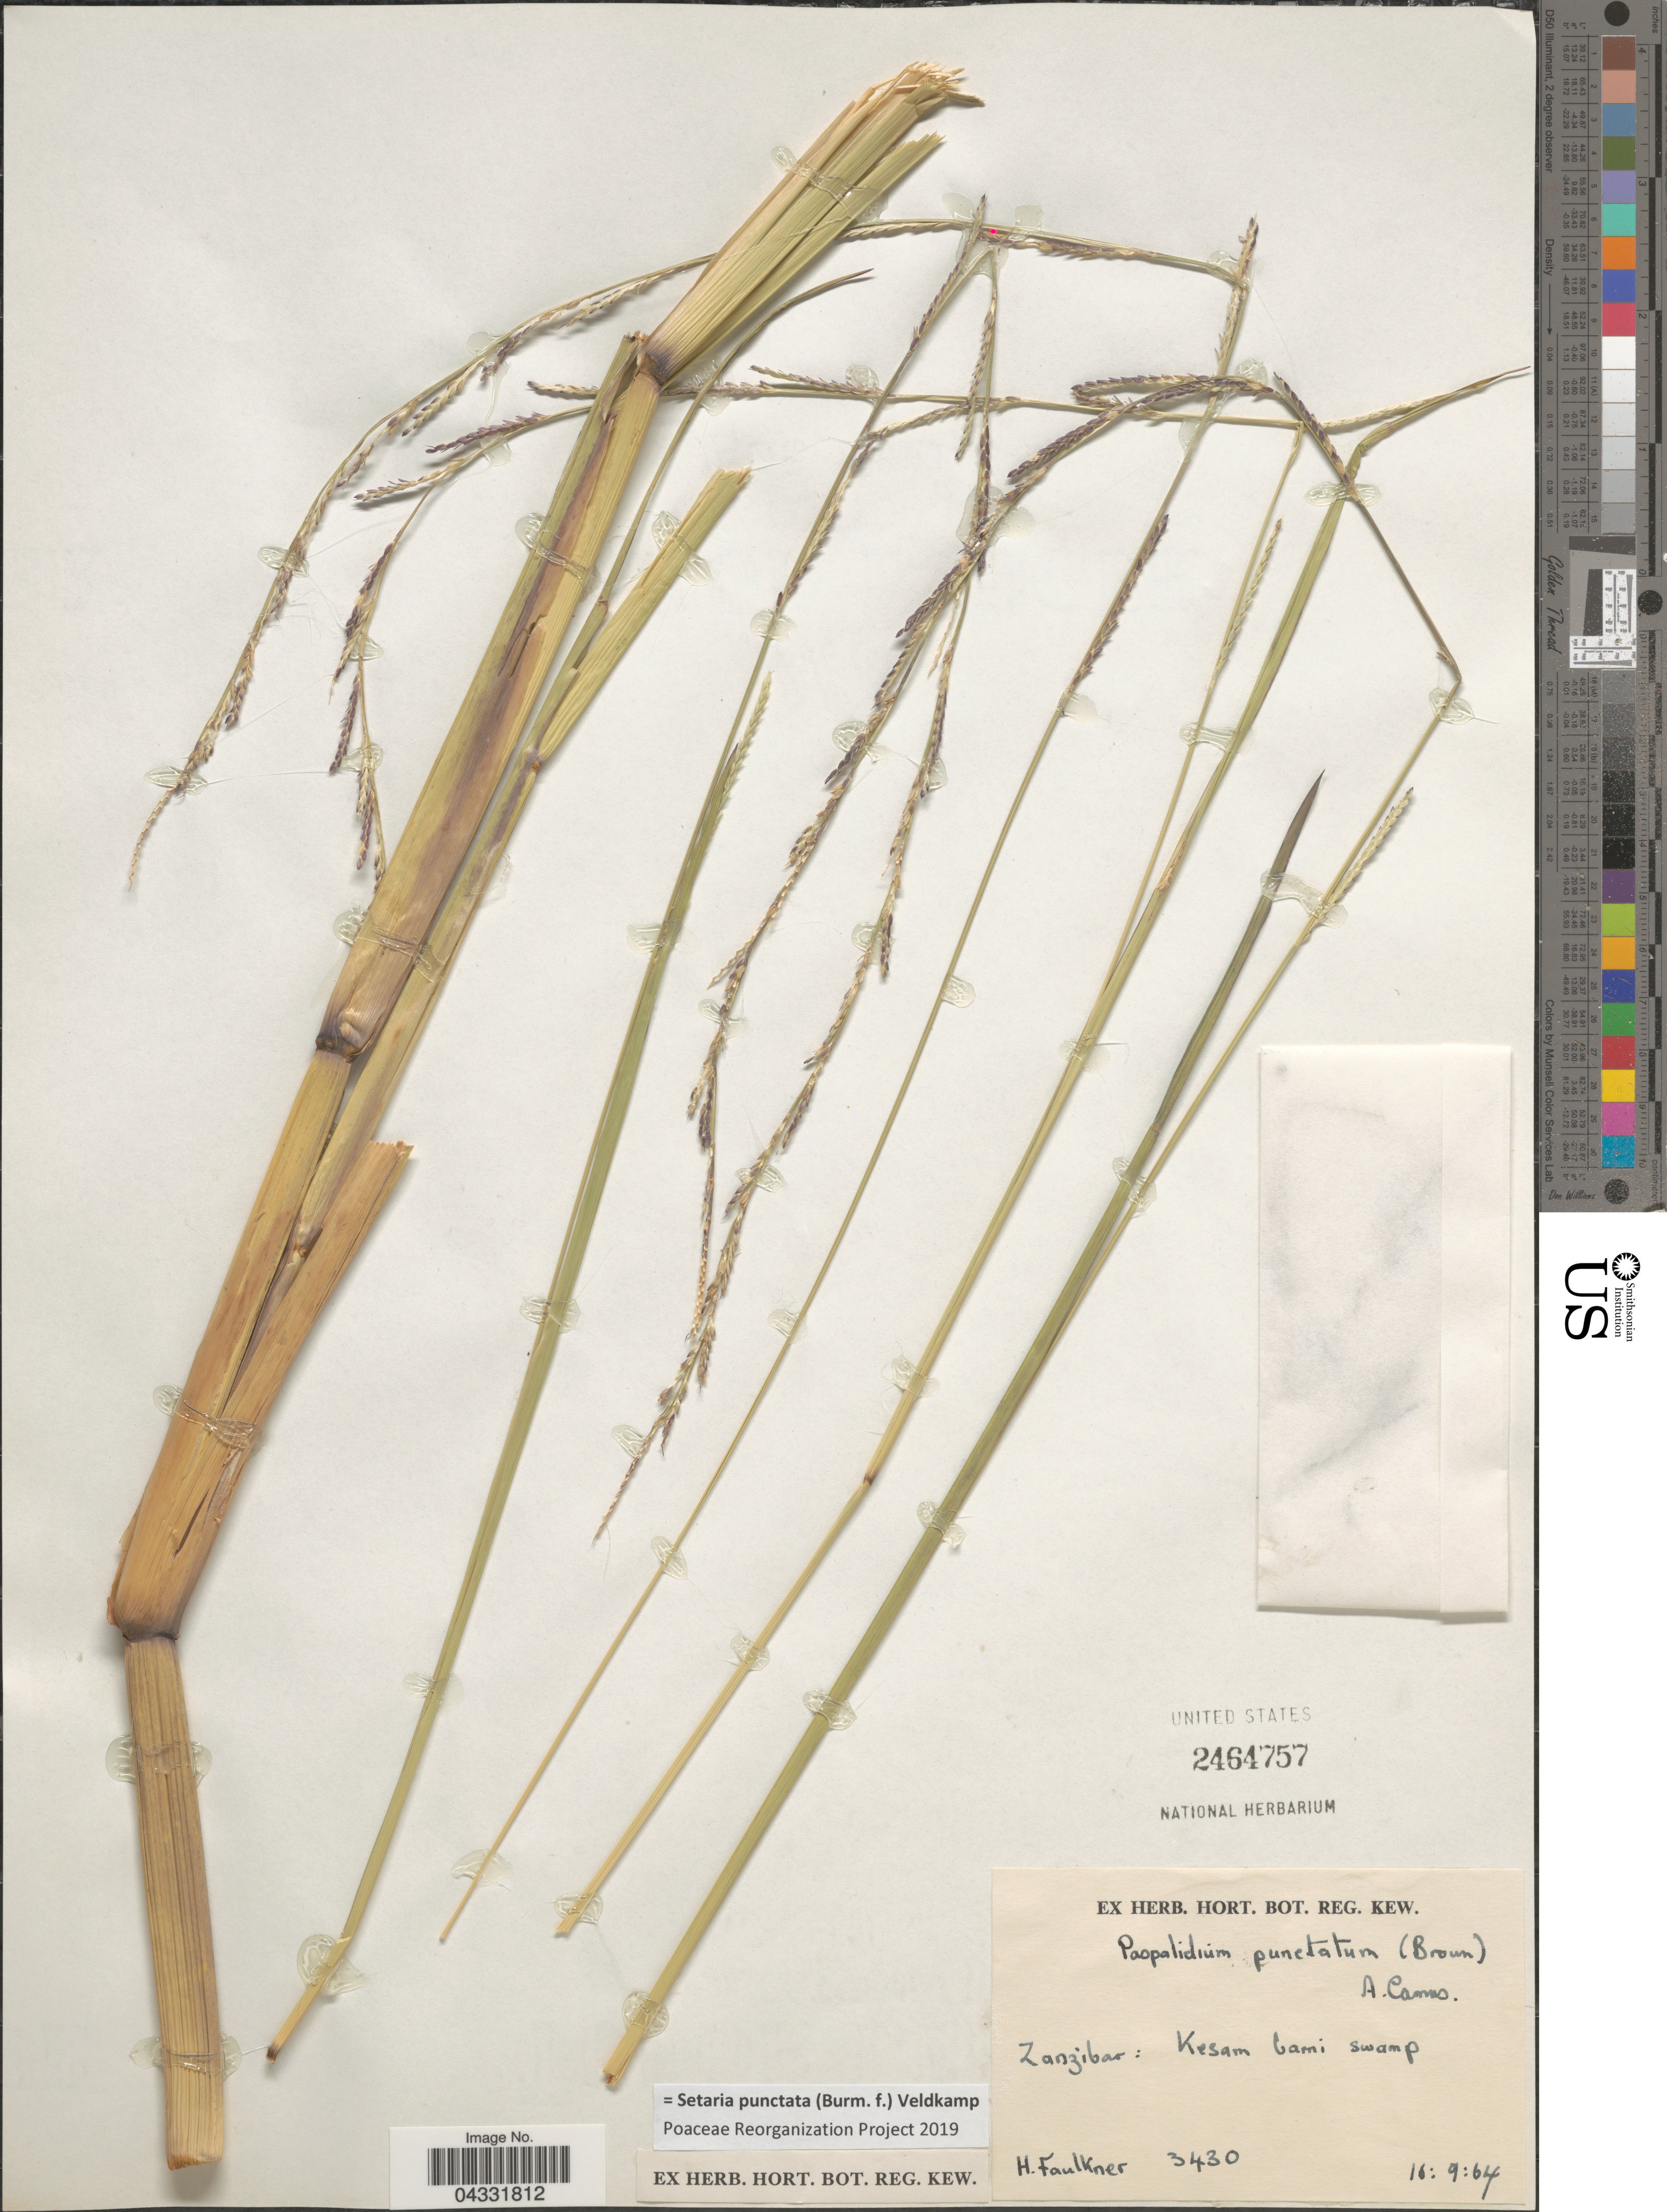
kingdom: Plantae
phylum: Tracheophyta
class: Liliopsida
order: Poales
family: Poaceae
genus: Setaria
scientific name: Setaria punctata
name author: (Burm. f.) Veldkamp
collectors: H. Faulkner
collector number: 3430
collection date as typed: Transcribed d/m/y: 16/9/64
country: Tanzania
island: Zanzibar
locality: Kesam Cami [interpreted] swamp, Zanzibar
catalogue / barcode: US 2464757